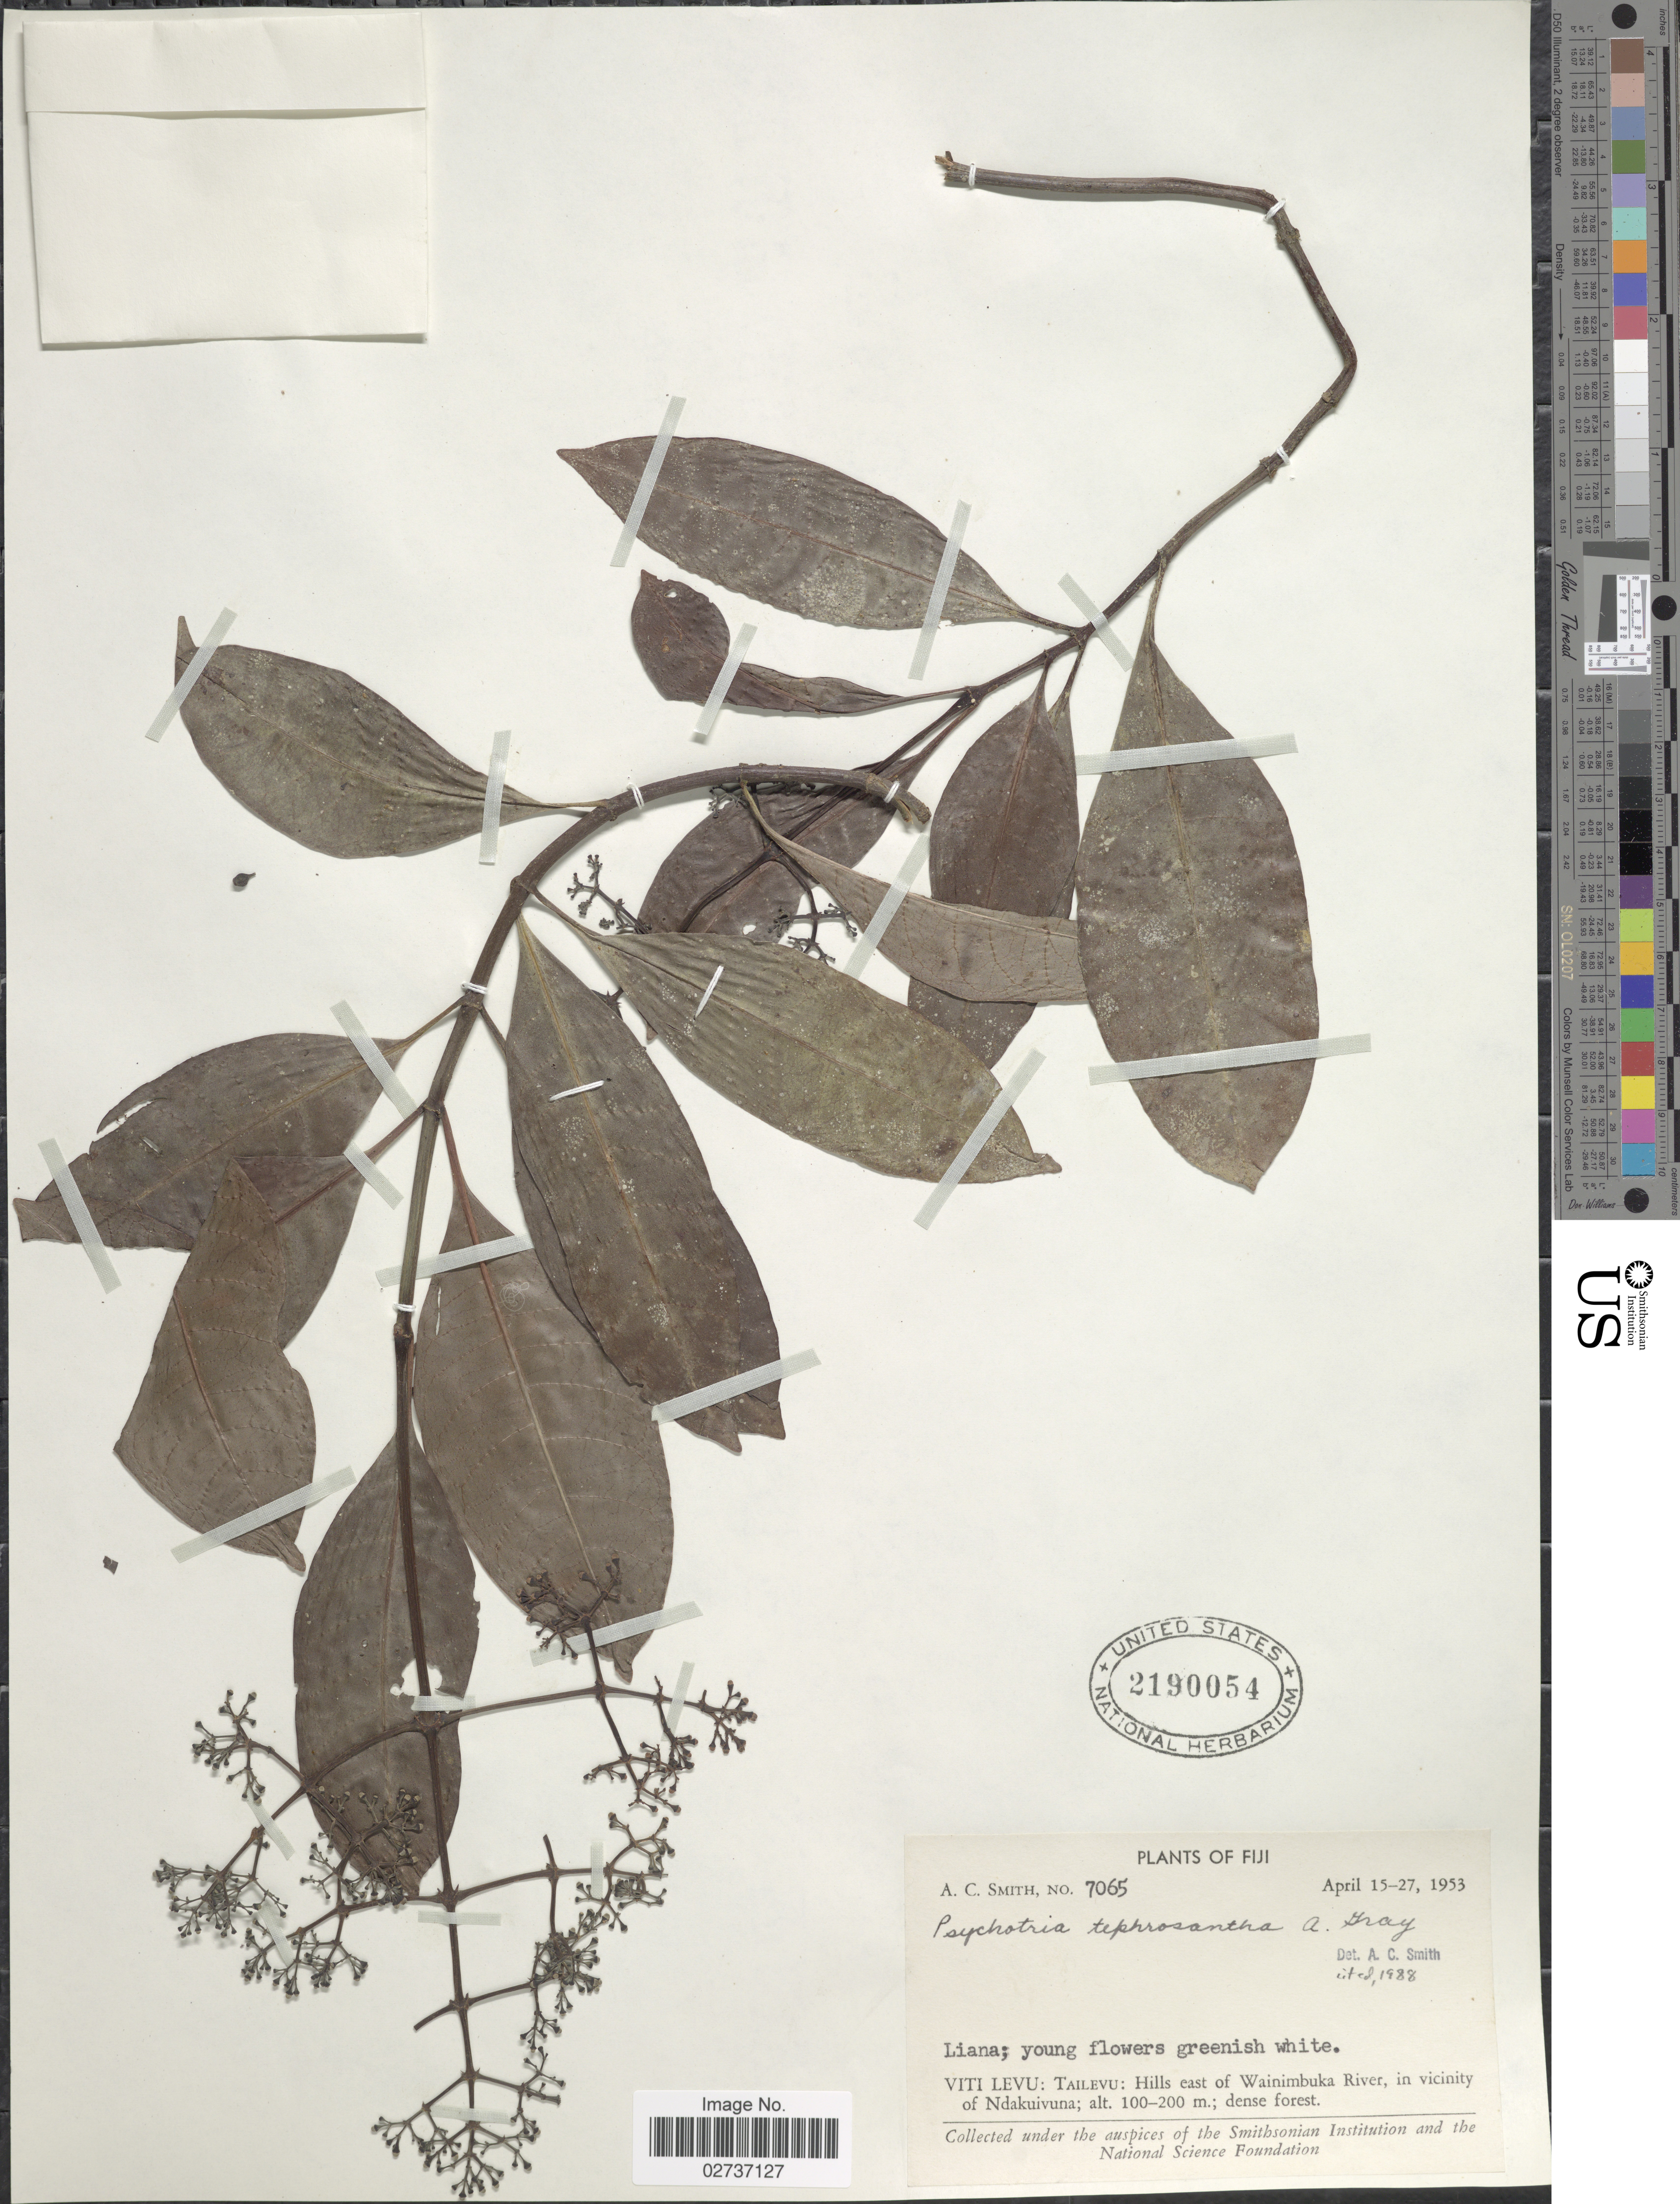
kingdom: Plantae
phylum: Tracheophyta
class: Magnoliopsida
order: Gentianales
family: Rubiaceae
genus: Psychotria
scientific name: Psychotria tephrosantha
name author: A. Gray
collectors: A. C. Smith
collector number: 7065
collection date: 1953-04-15/1953-04-27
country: Fiji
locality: Viti Levu: Tailevu: Hills east of Wainimbuka River, in vicinity of Ndakuivuna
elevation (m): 100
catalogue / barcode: US 2190054